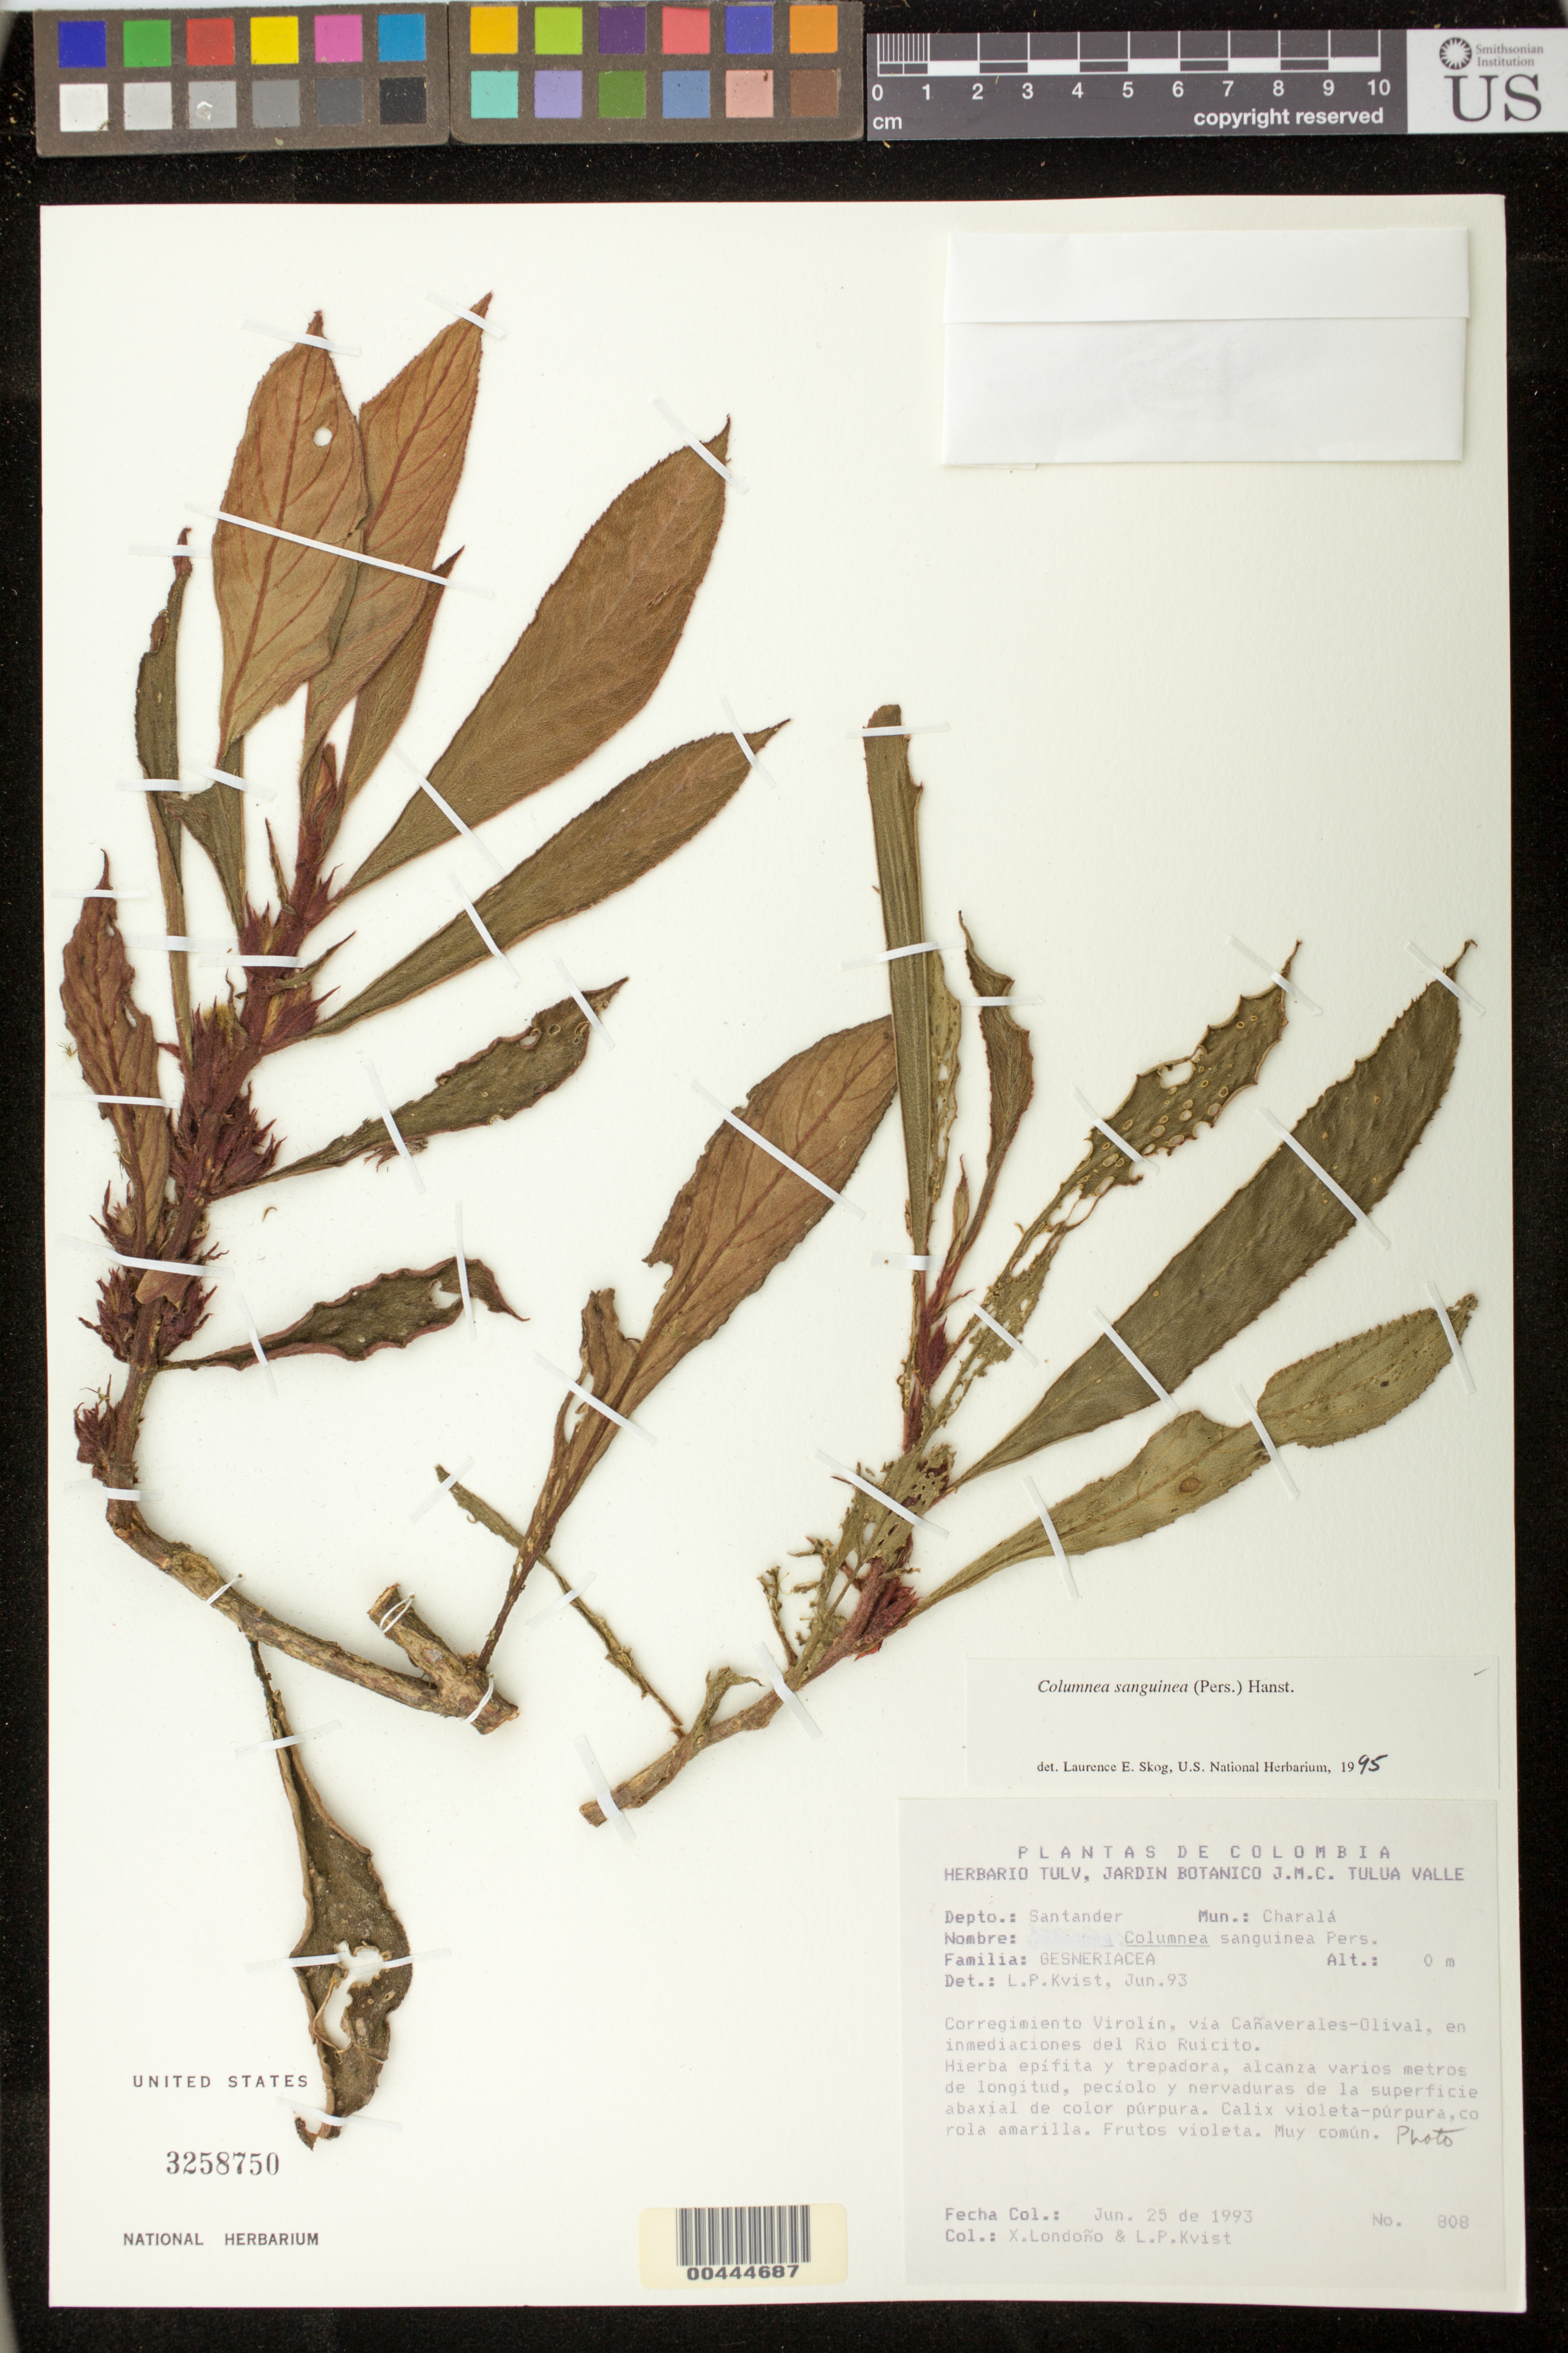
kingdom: Plantae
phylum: Tracheophyta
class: Magnoliopsida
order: Lamiales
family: Gesneriaceae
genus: Columnea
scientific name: Columnea sanguinea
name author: (Pers.) Hanst.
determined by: Skog, Laurence E.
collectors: X. Londoño & L. P. Kvist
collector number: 808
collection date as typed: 25 Jun 1993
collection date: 1993-06-25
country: Colombia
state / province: Santander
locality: Charala, Corregimiento Virolin, Rio Ruicito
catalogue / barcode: US 3258750